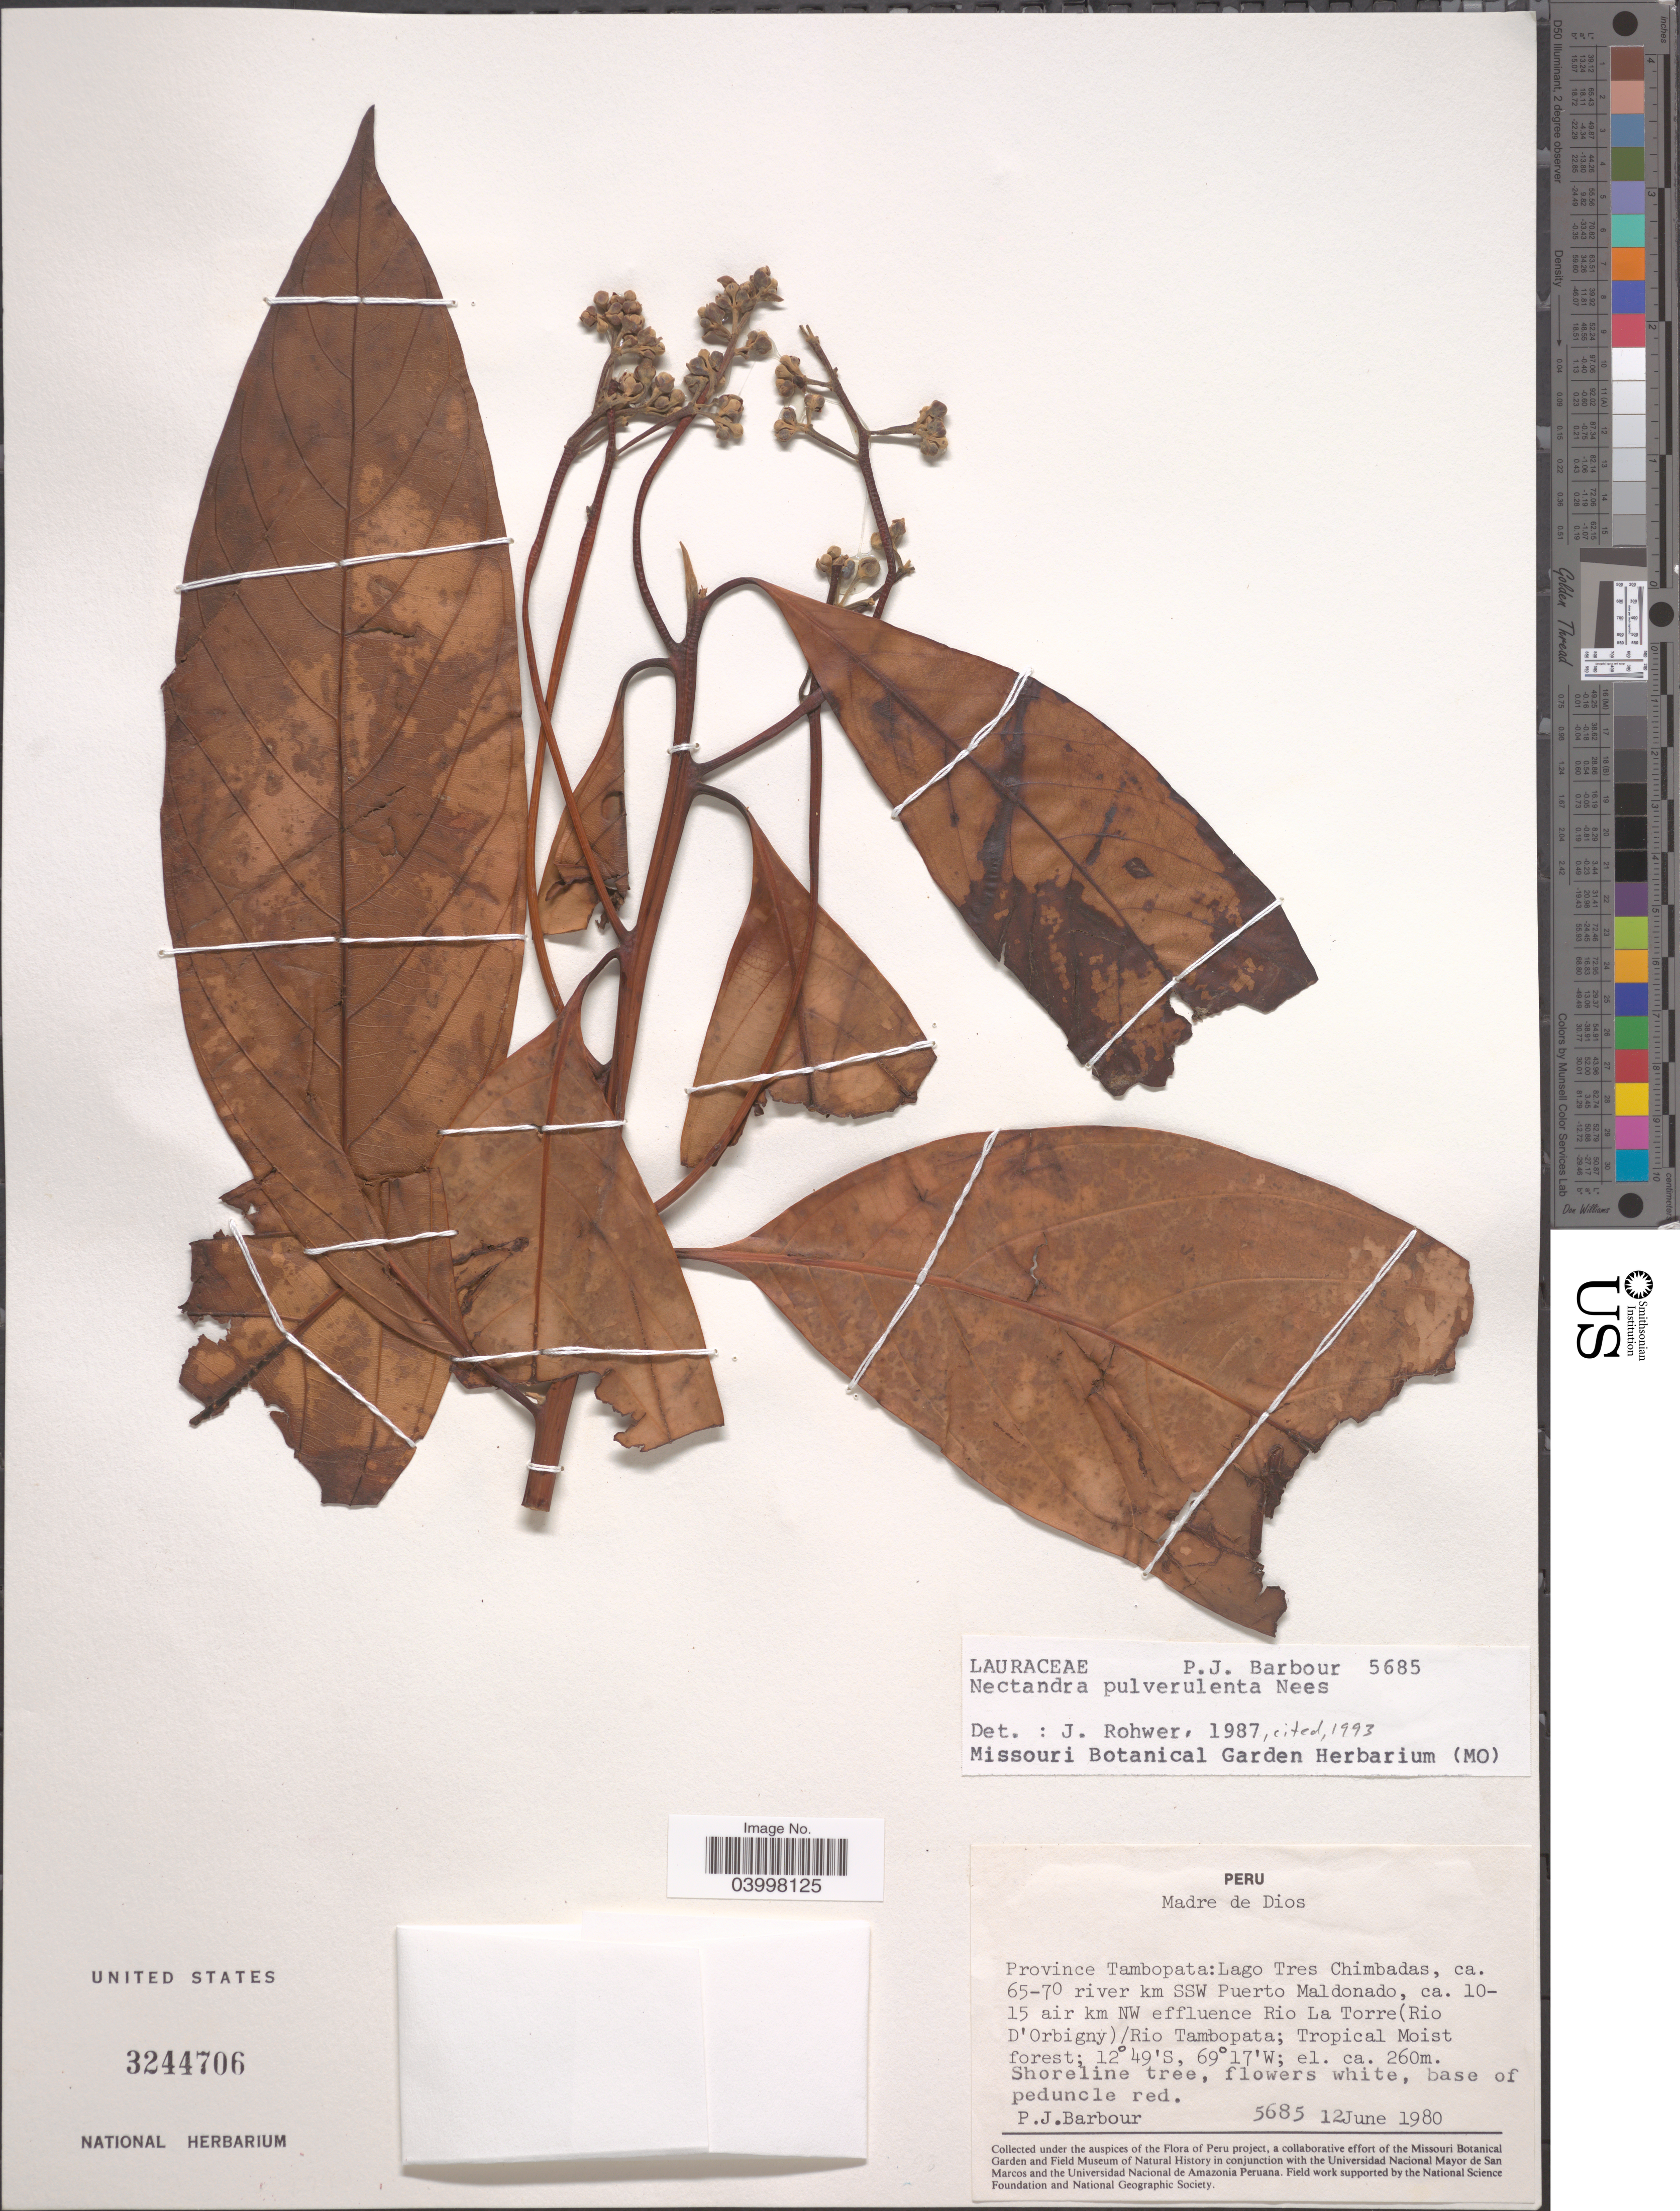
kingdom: Plantae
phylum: Tracheophyta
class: Magnoliopsida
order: Laurales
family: Lauraceae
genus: Nectandra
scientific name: Nectandra pulverulenta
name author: Nees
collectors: P. Barbour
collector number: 5685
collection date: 1980-06-12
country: Peru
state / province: Madre de Dios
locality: Province: Lago Tres Chimbadas, ca. 65-70 river km SSW Puerto Maldonado, ca. 10-15 air km NW effluence Rio La Torre (Rio D'Orbigny) /Rio Tambopata; Tropical Moist forest.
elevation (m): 260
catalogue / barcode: US 3244706